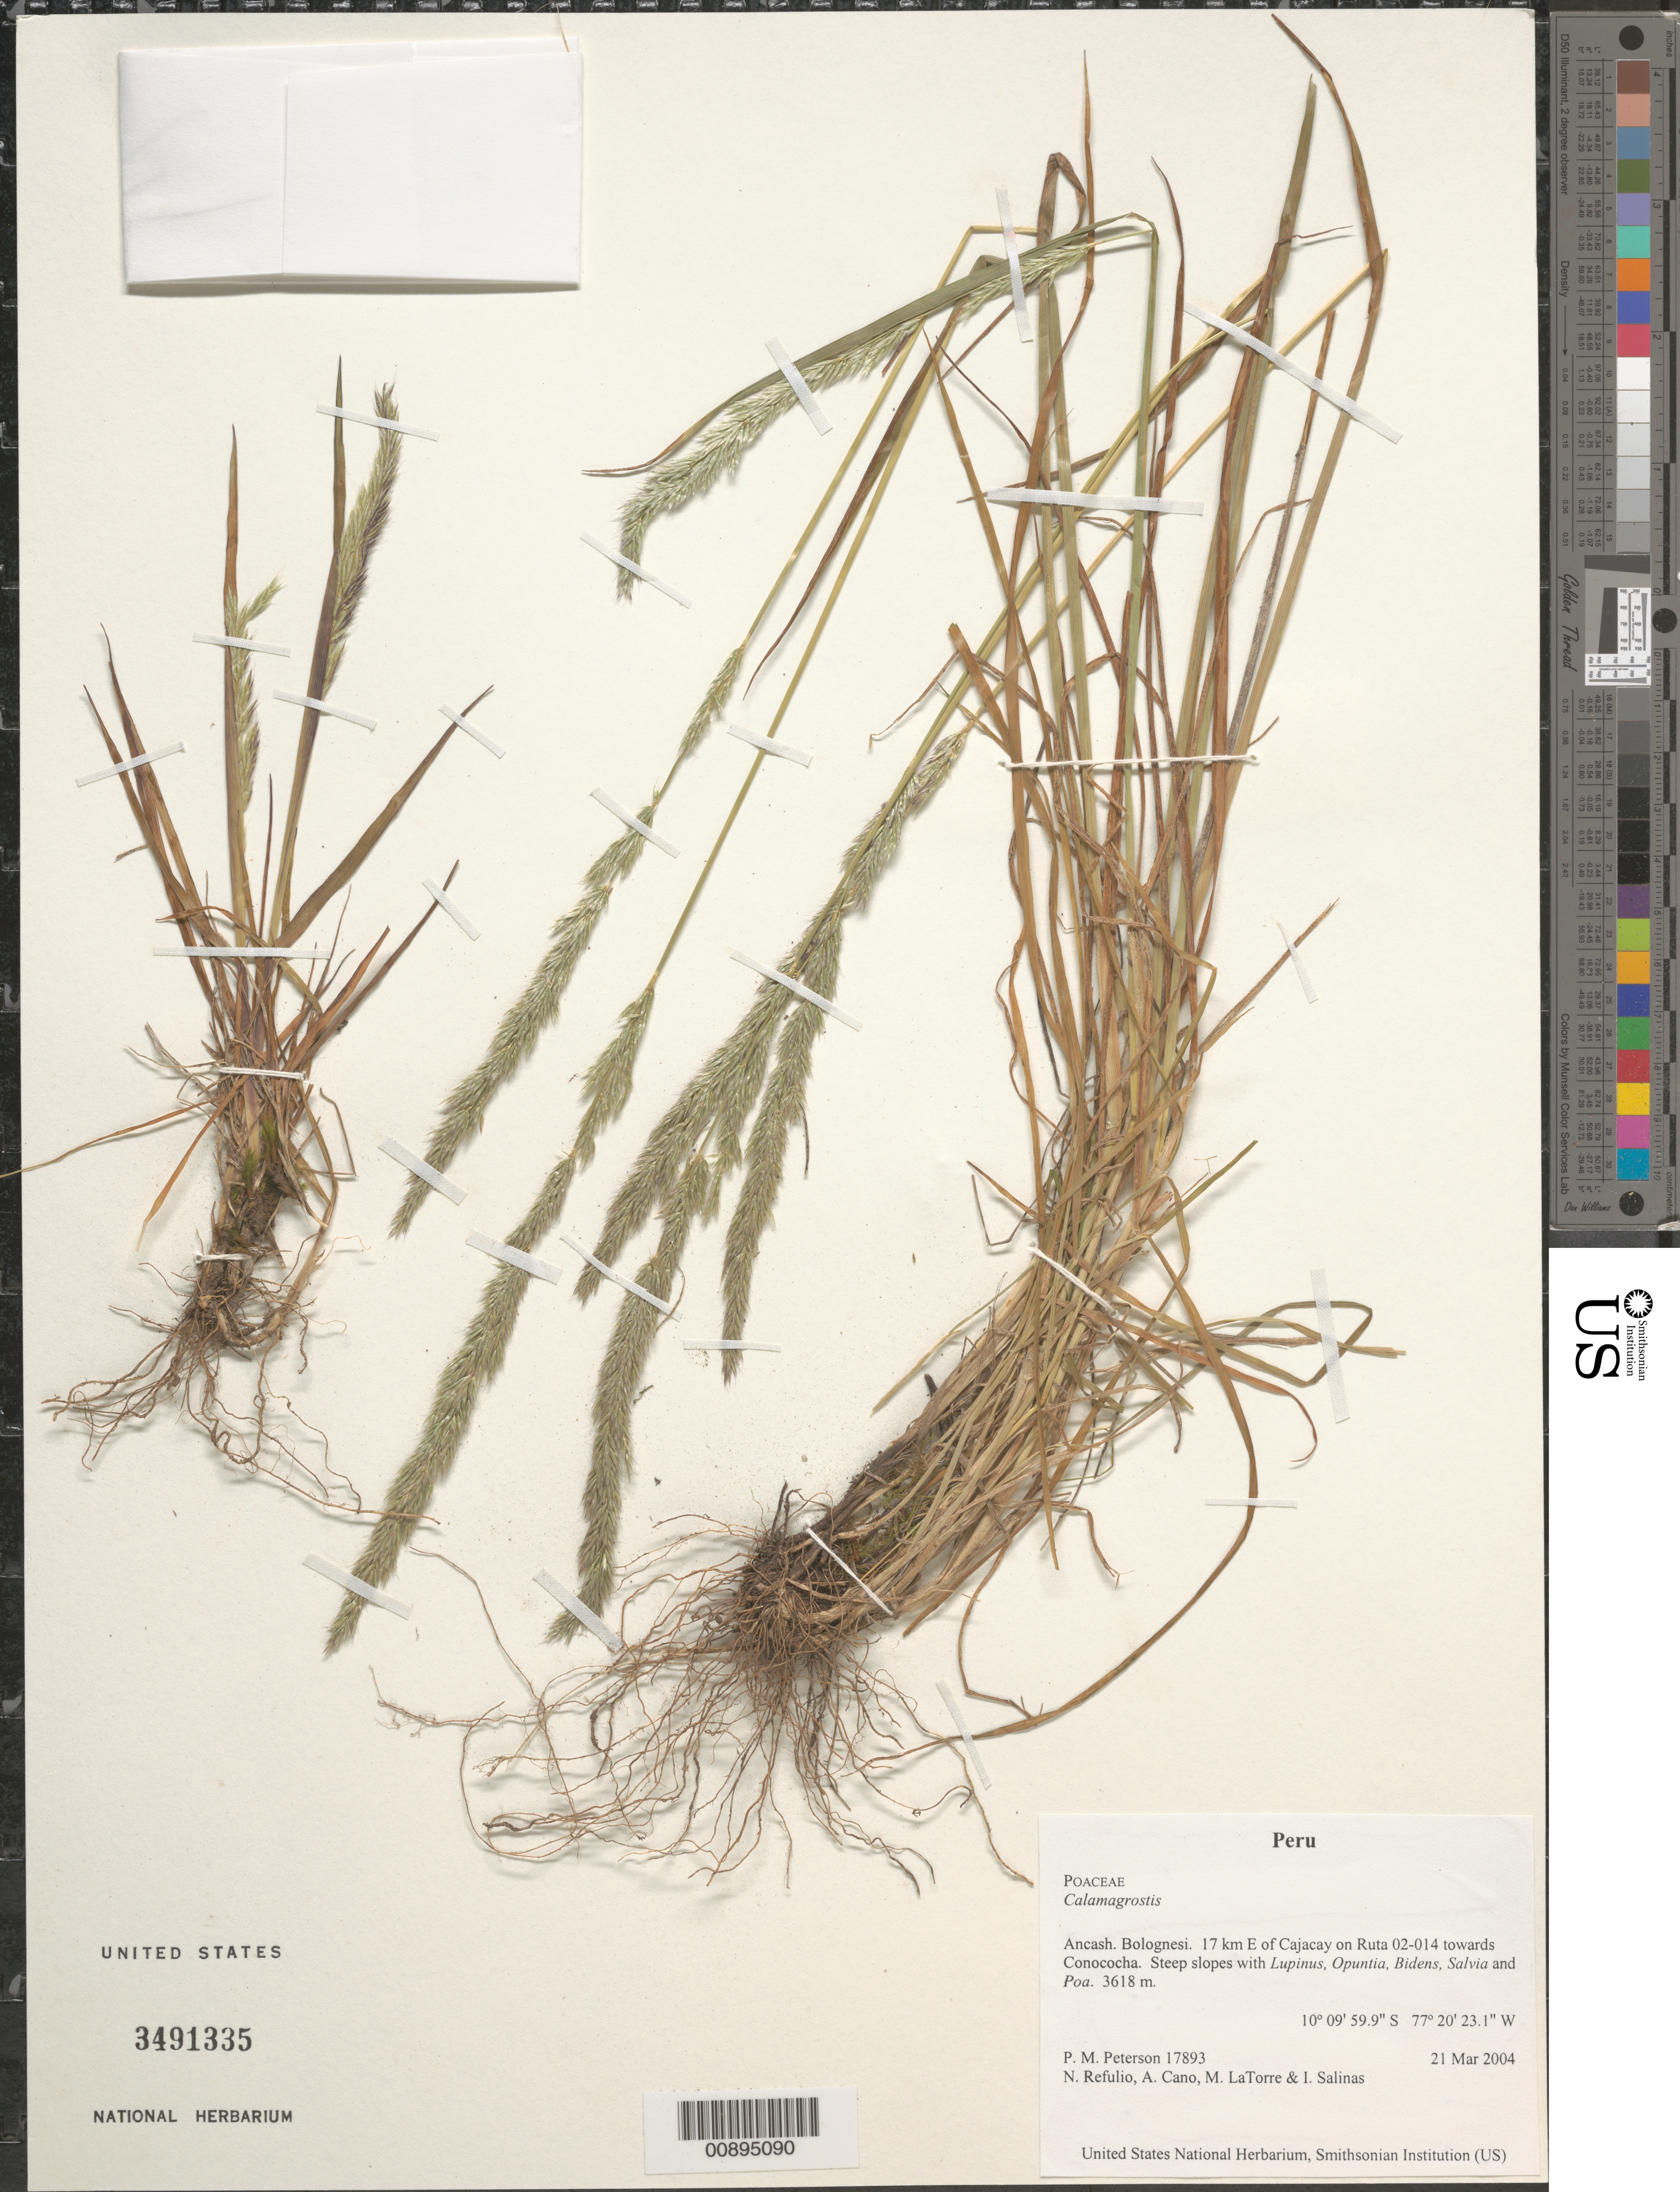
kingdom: Plantae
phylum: Tracheophyta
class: Liliopsida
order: Poales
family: Poaceae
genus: Calamagrostis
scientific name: Calamagrostis sp.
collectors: P. M. Peterson, N. Refulio-Rodríguez, A. Cano, M. Torre & I. Salinas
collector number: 17893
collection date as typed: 21 Mar 2004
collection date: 2004-03-21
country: Peru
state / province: Ancash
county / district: Bolognesi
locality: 17 km E of Cajacay on Ruta 02-014 towards Conococha. Steep slopes with Lupinus, Opuntia, Bidens, Salvia and Poa.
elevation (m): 3618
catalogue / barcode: US 3491335